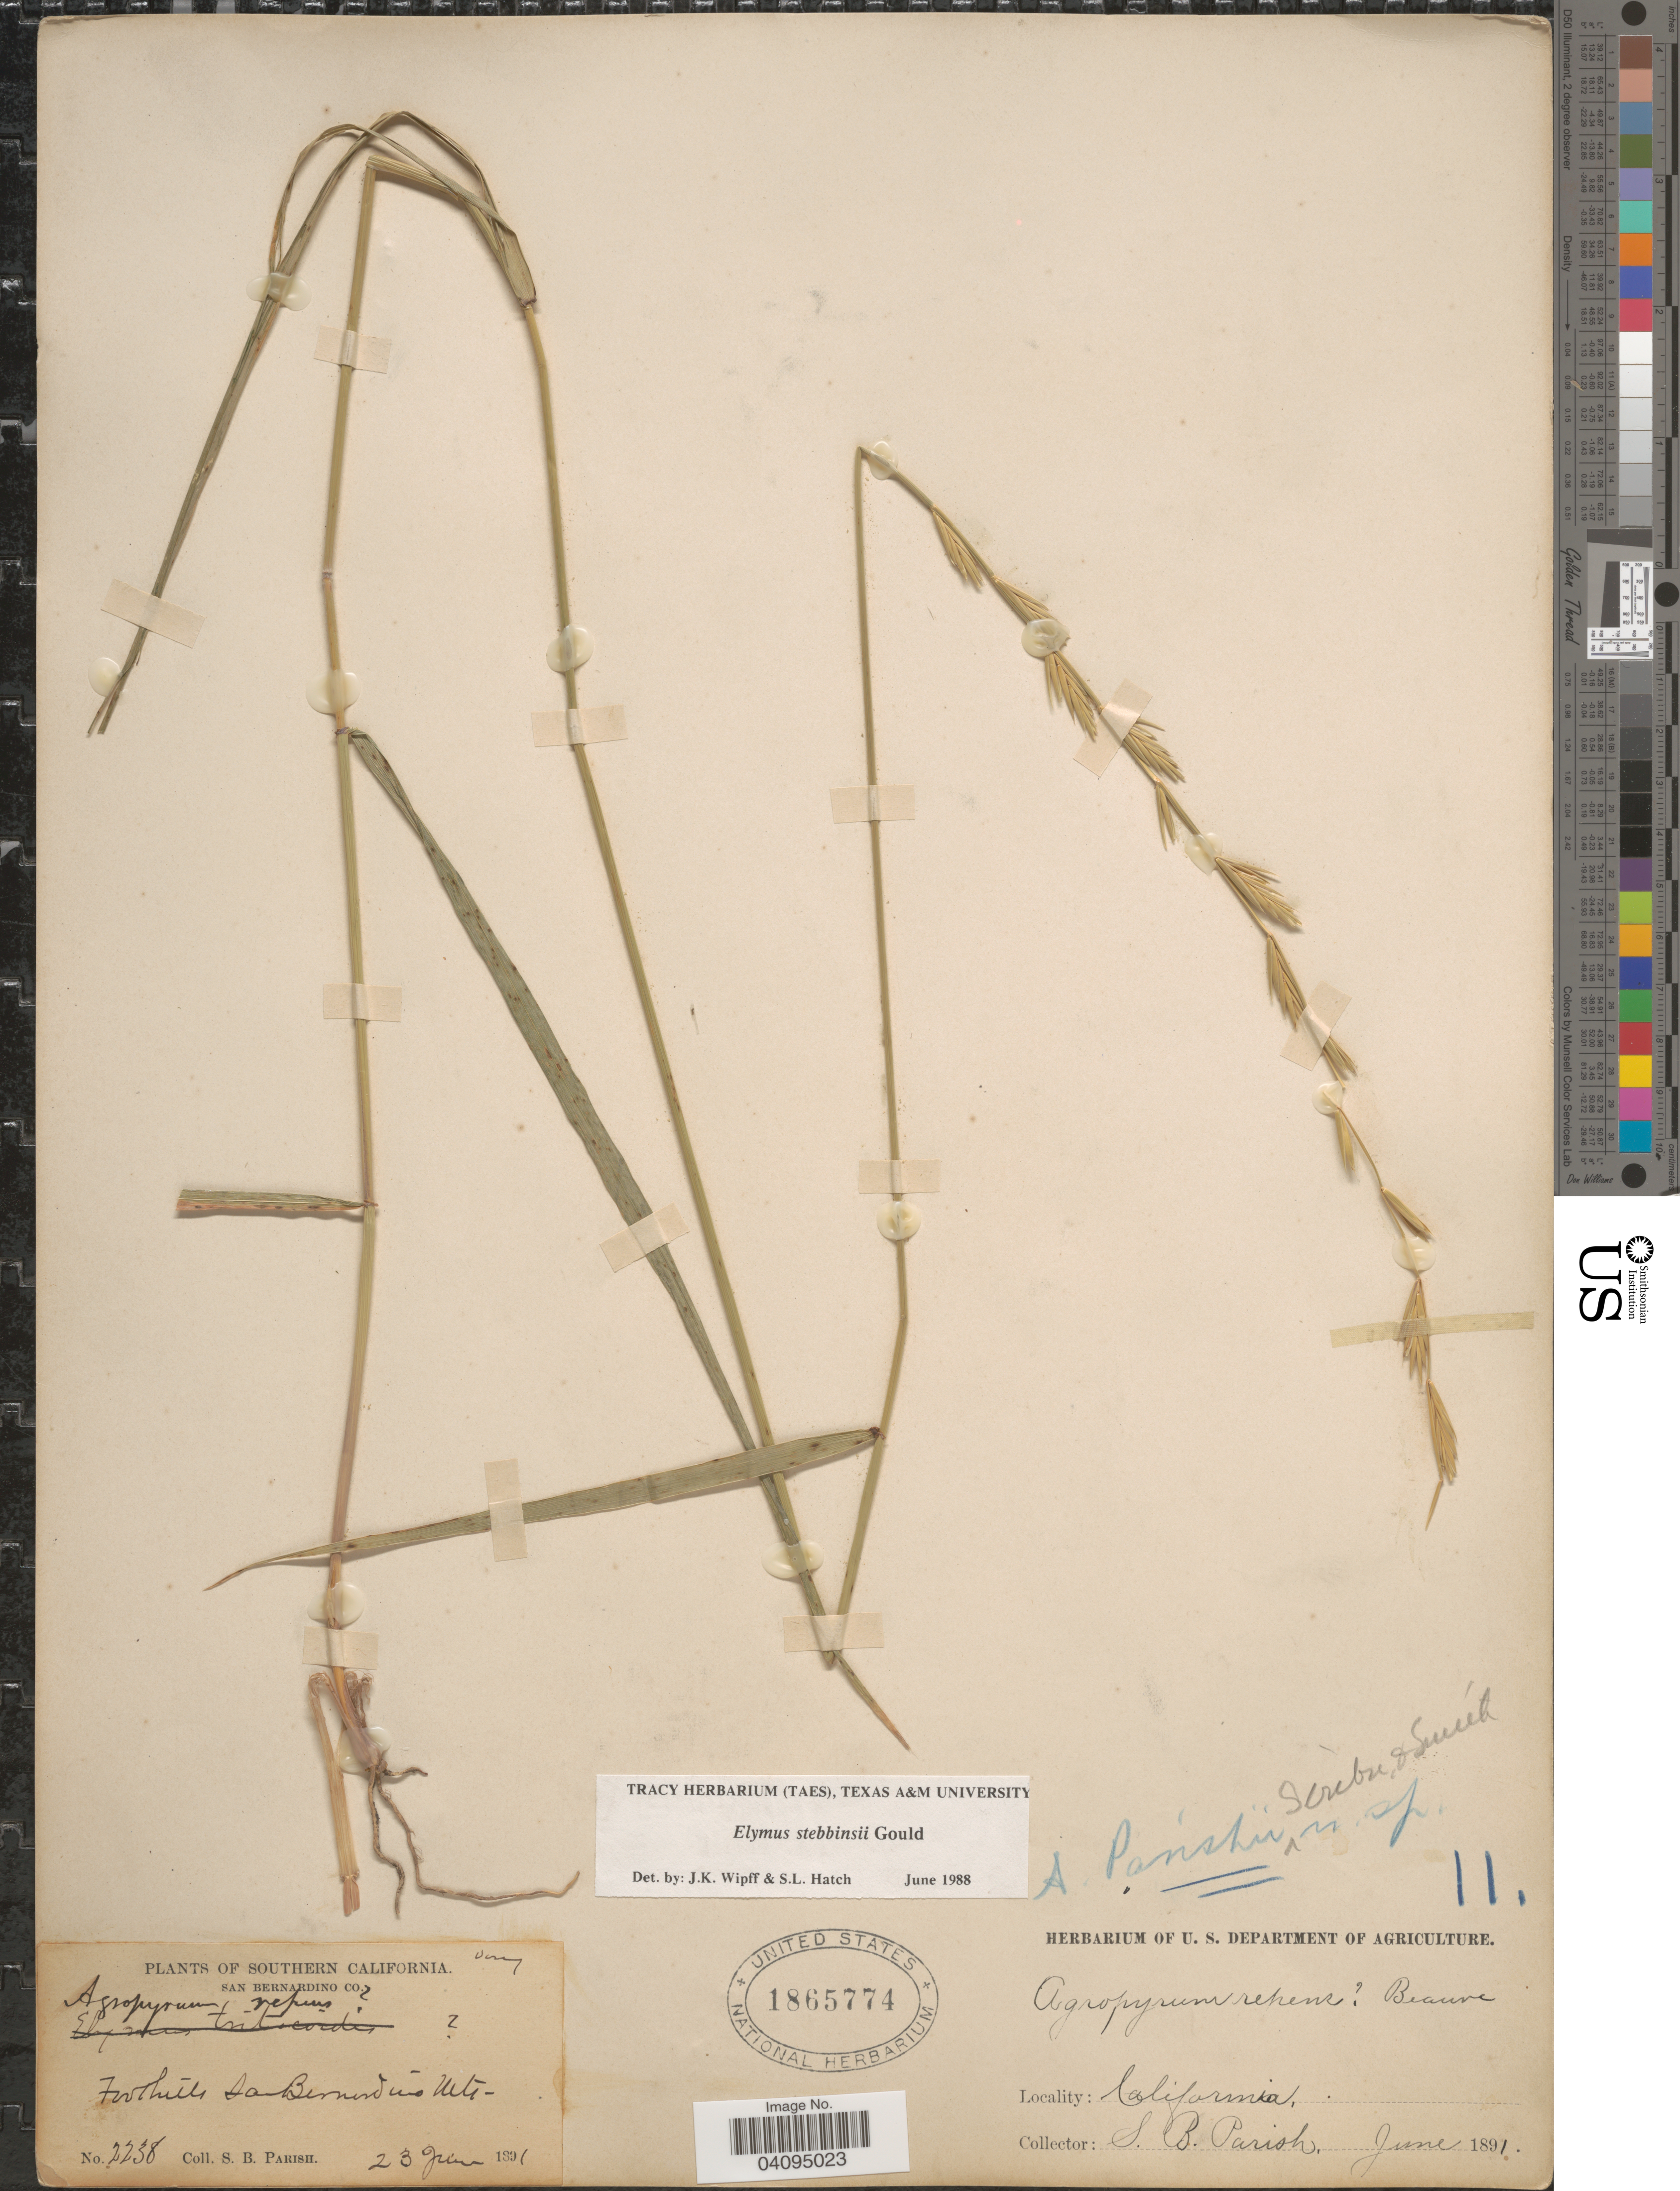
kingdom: Plantae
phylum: Tracheophyta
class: Liliopsida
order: Poales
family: Poaceae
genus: Elymus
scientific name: Elymus stebbinsii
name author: Gould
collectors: S. B. Parish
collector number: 2238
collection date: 1891-06-23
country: United States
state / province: California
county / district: San Bernardino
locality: Southern California. San Bernardino Co. Foothills San Bernardino Mts.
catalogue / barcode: US 1865774